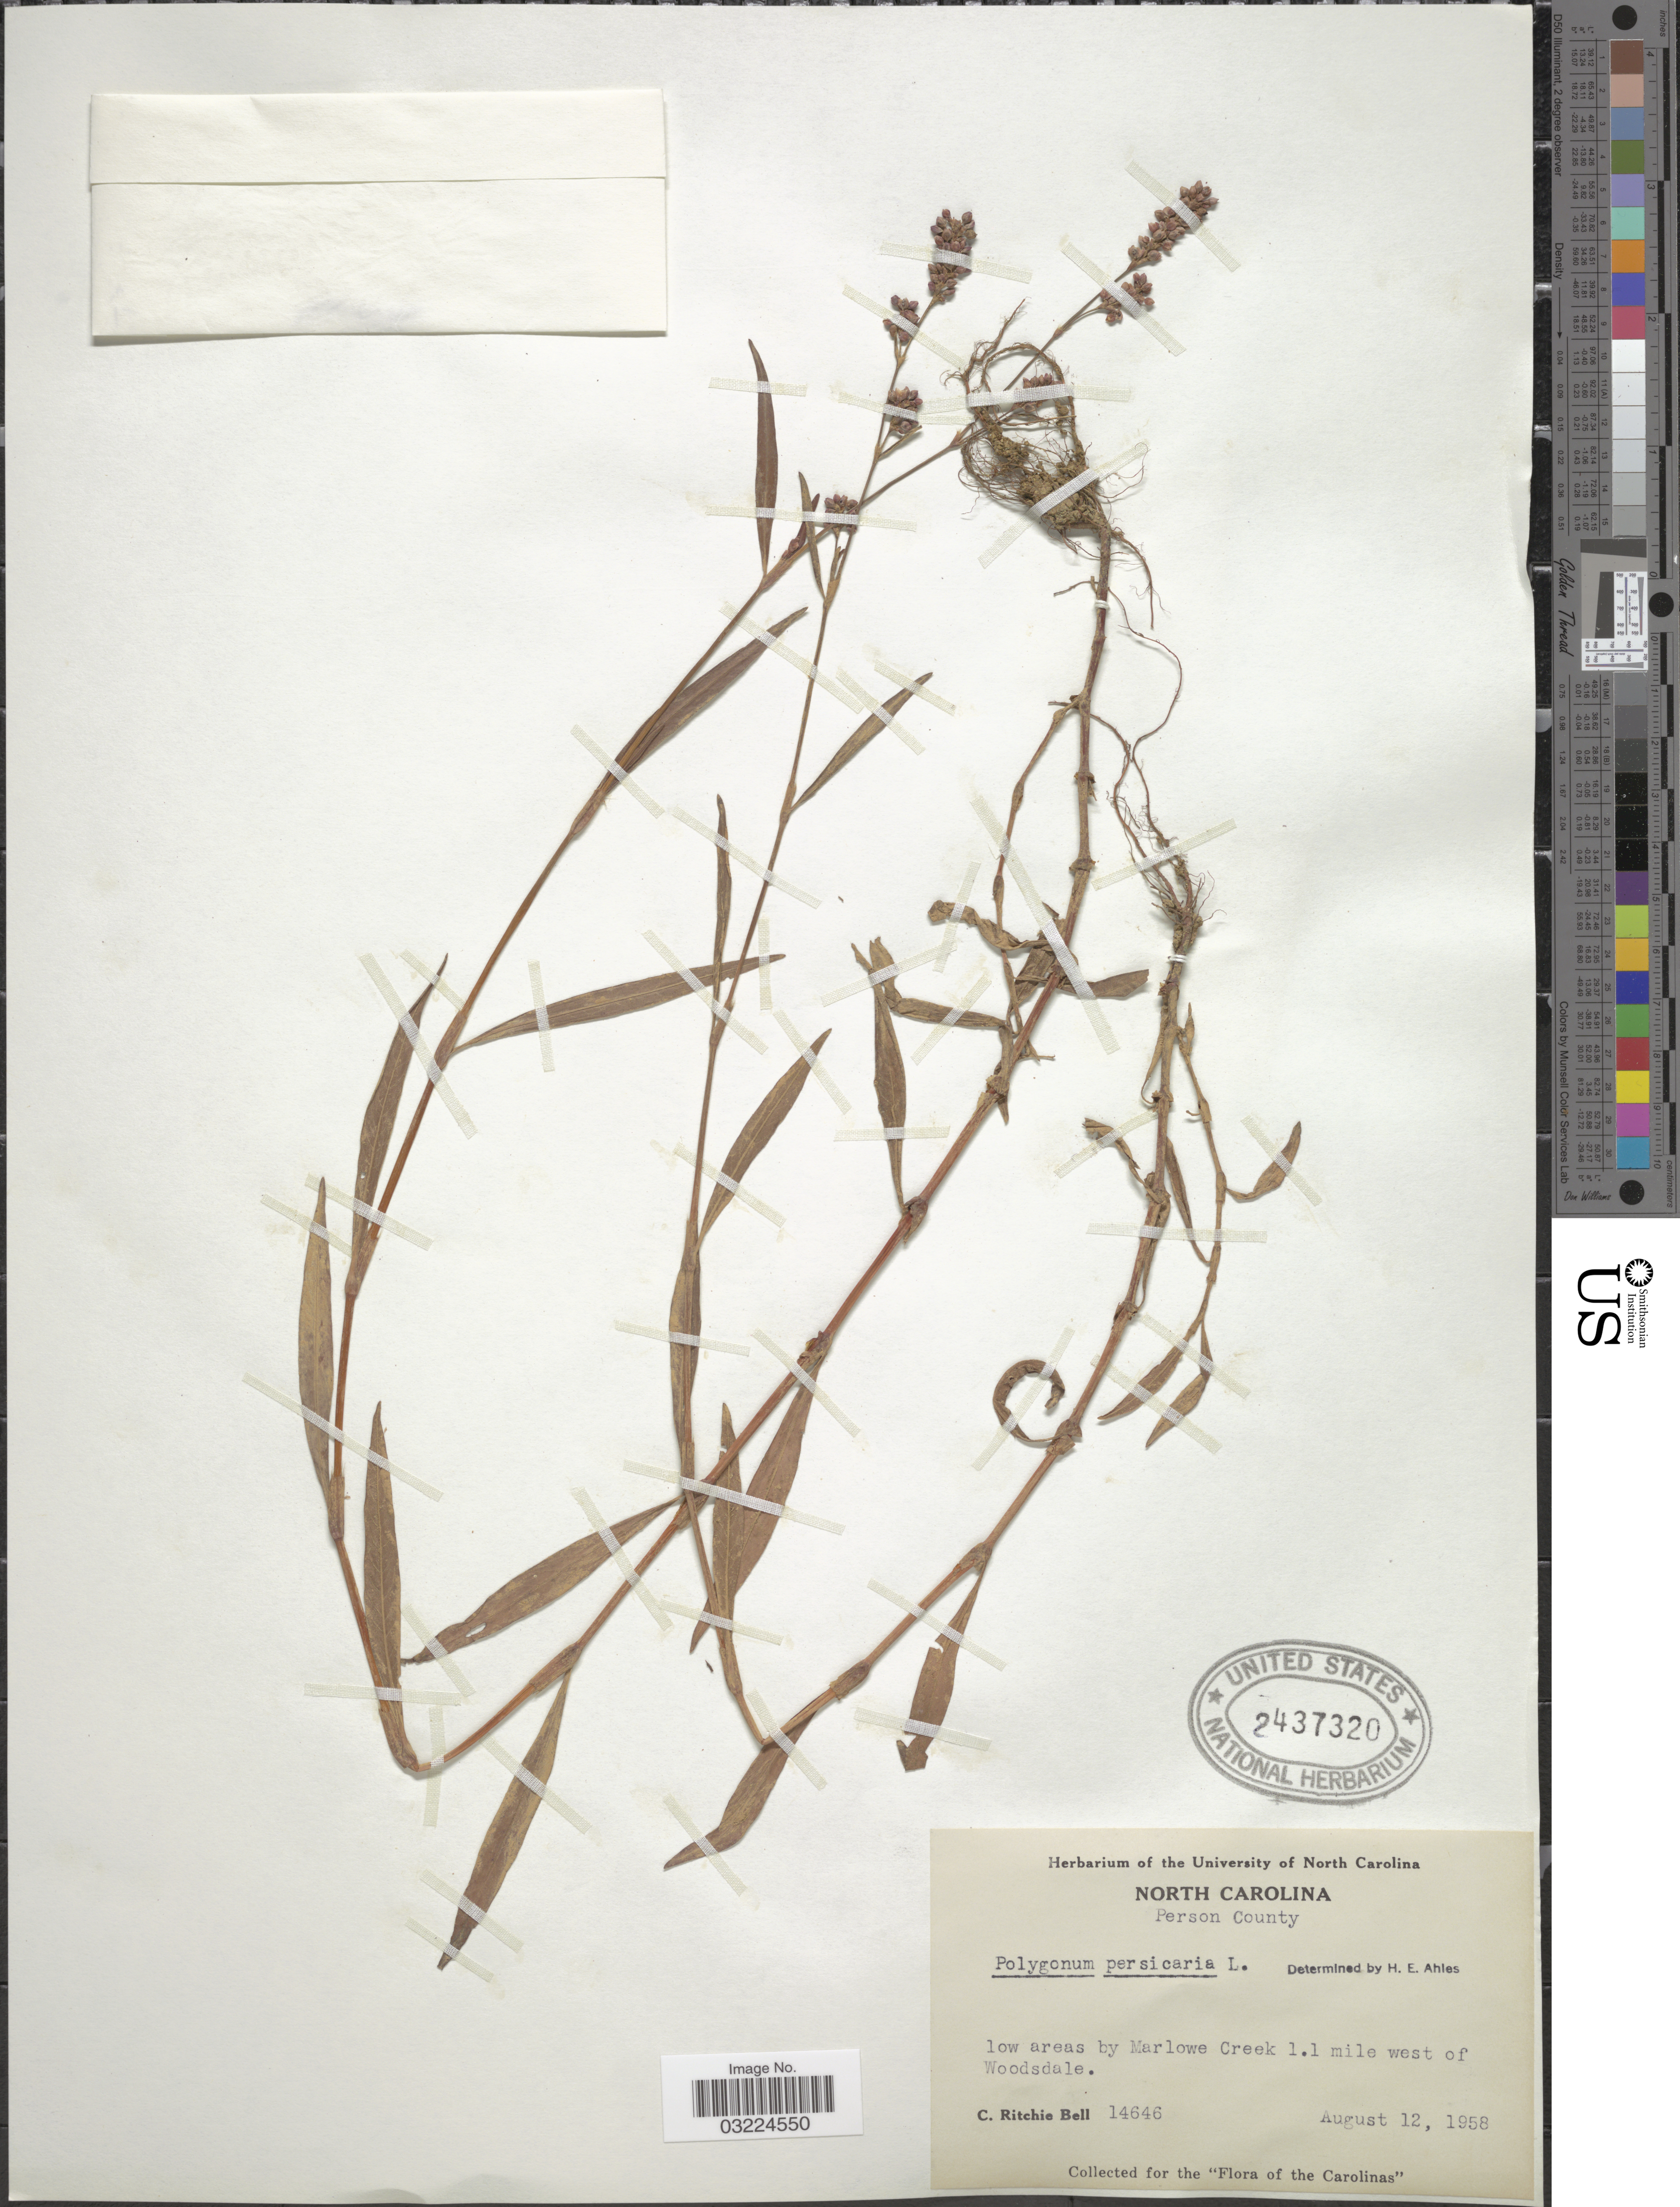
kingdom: Plantae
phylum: Tracheophyta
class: Magnoliopsida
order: Caryophyllales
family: Polygonaceae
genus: Persicaria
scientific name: Persicaria maculosa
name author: S.F. Gray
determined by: Atha, D. E.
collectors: C. R. Bell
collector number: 14646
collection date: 1958-08-12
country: United States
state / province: North Carolina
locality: Person County. Low areas by Marlowe Creek 1.1 mile west of Woodsdale.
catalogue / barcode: US 2437320